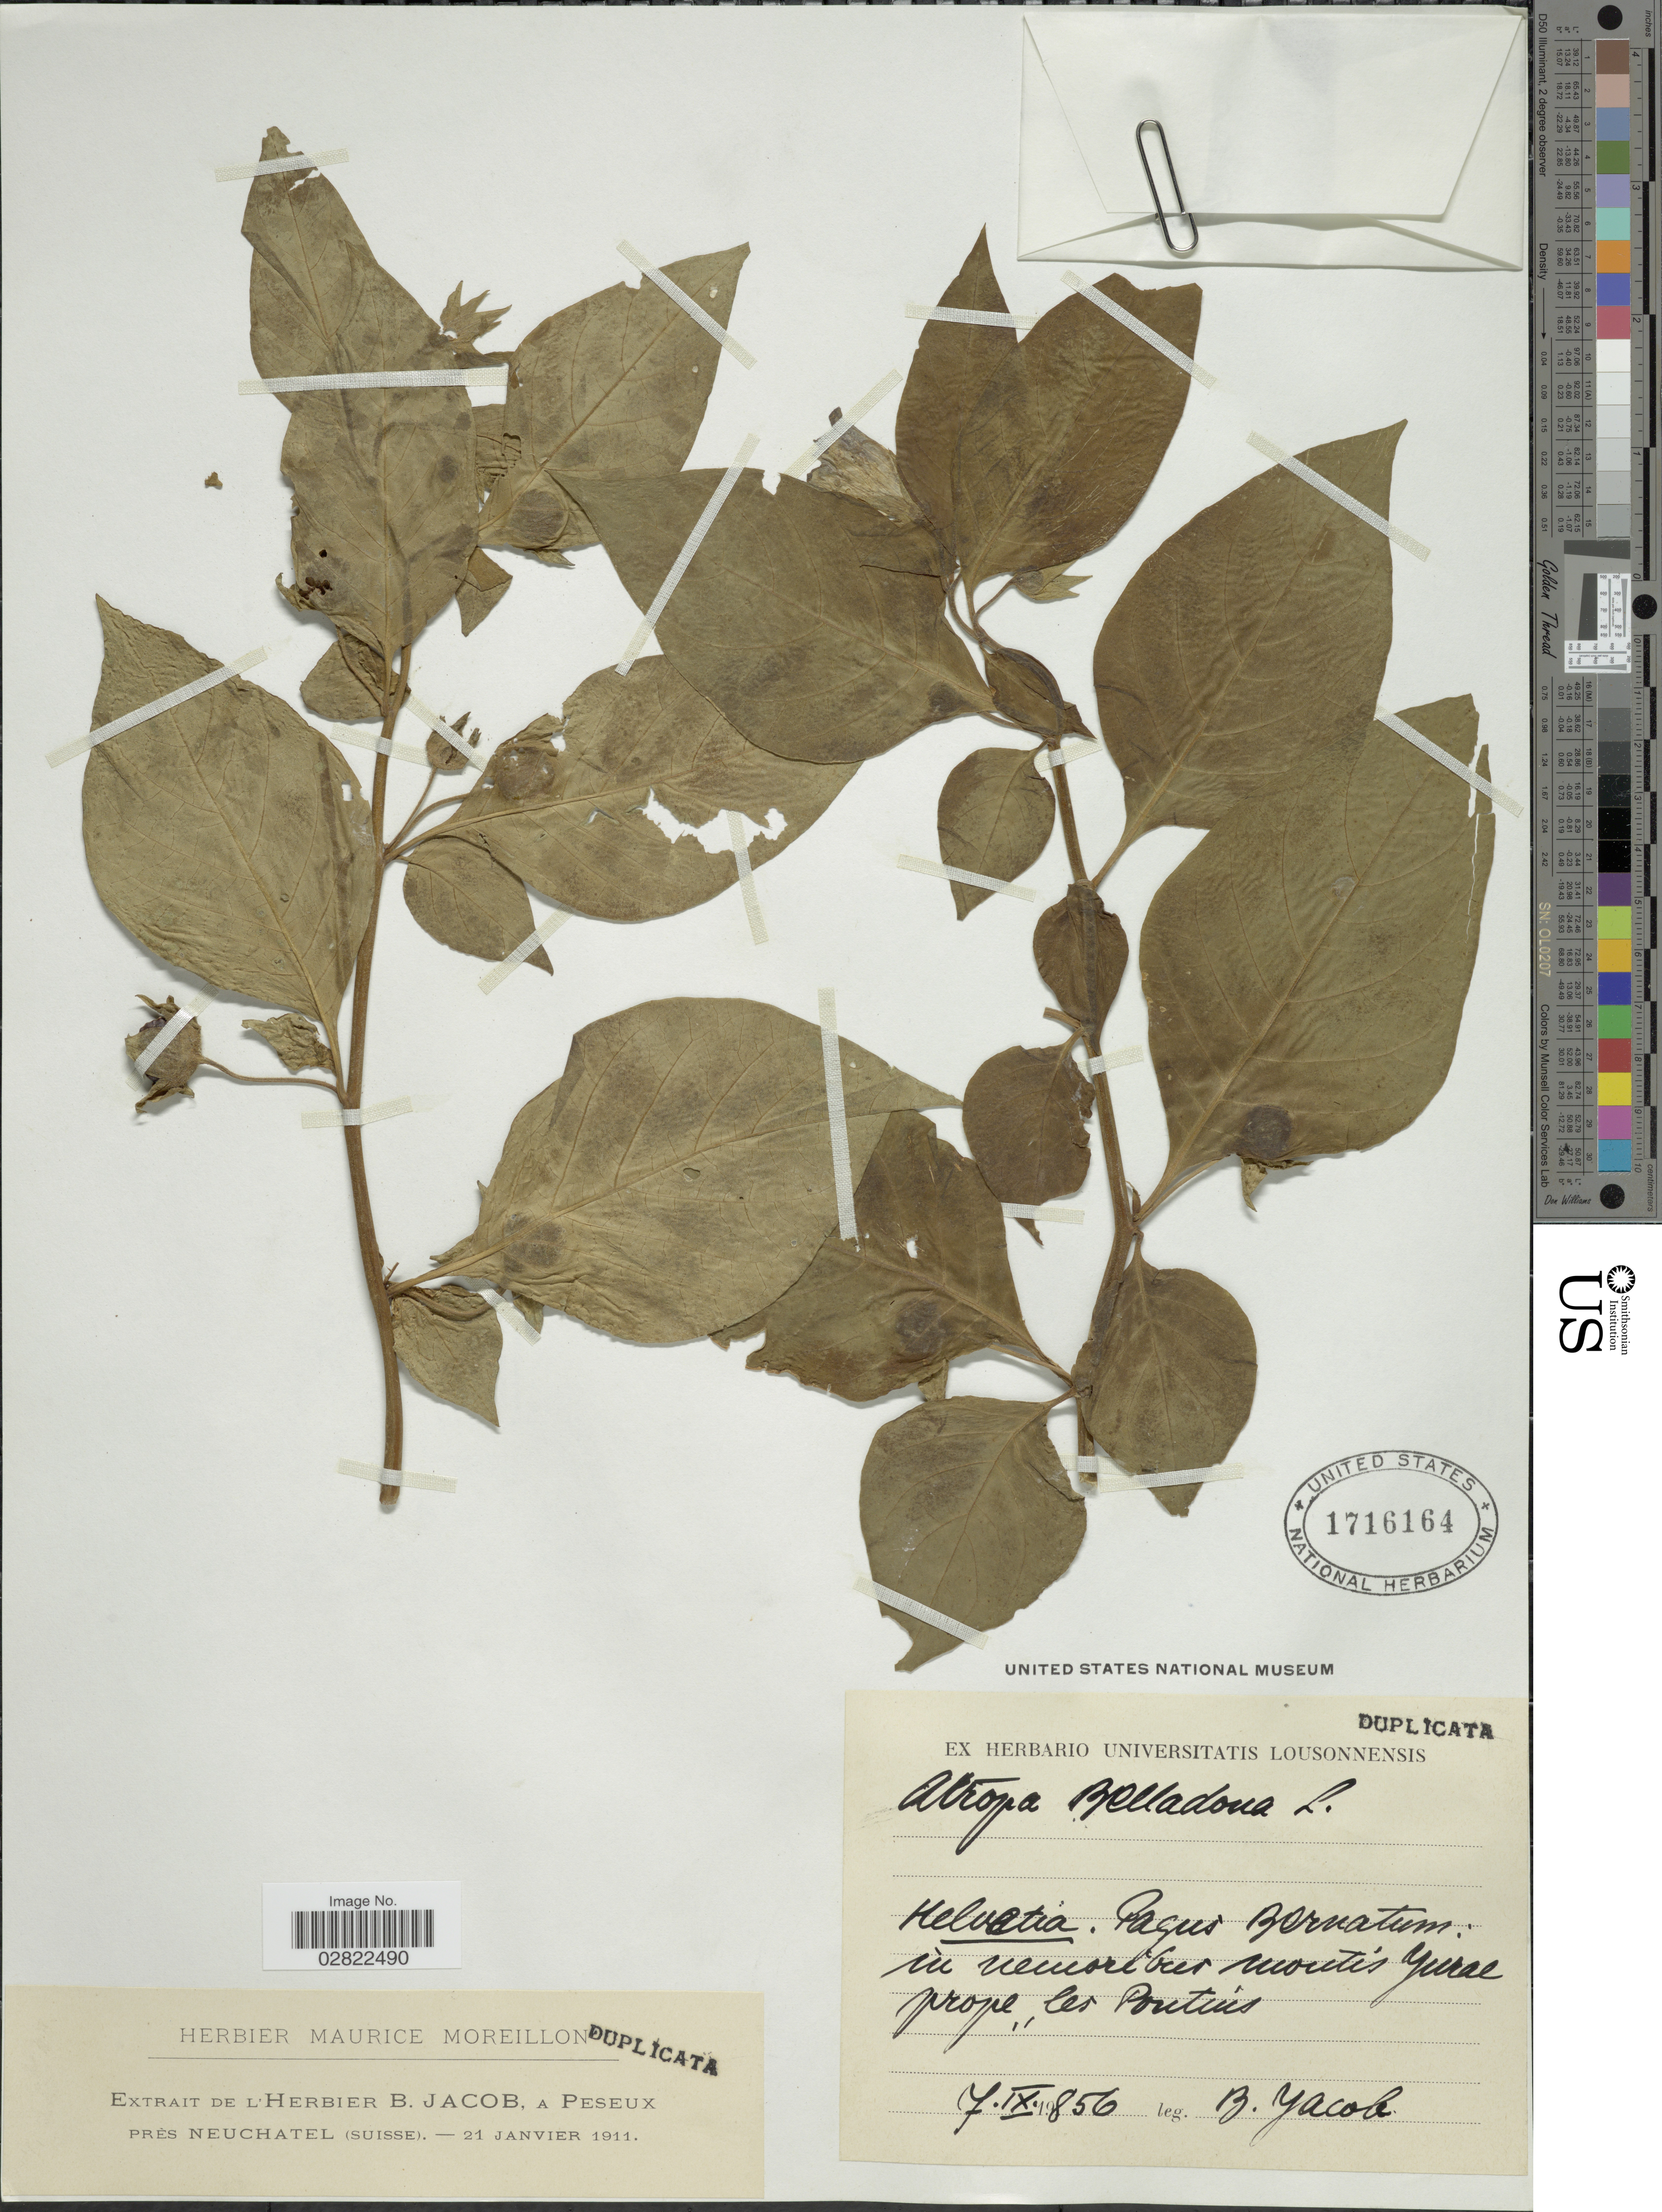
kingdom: Plantae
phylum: Tracheophyta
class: Magnoliopsida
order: Solanales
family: Solanaceae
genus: Atropa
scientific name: Atropa belladonna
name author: L.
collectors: Jacob, B.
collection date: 1856-09-07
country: Switzerland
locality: Helvetia. Pagus Bernatum: in nemoribus montis Jurae prope, les Pontius.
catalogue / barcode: US 1716164